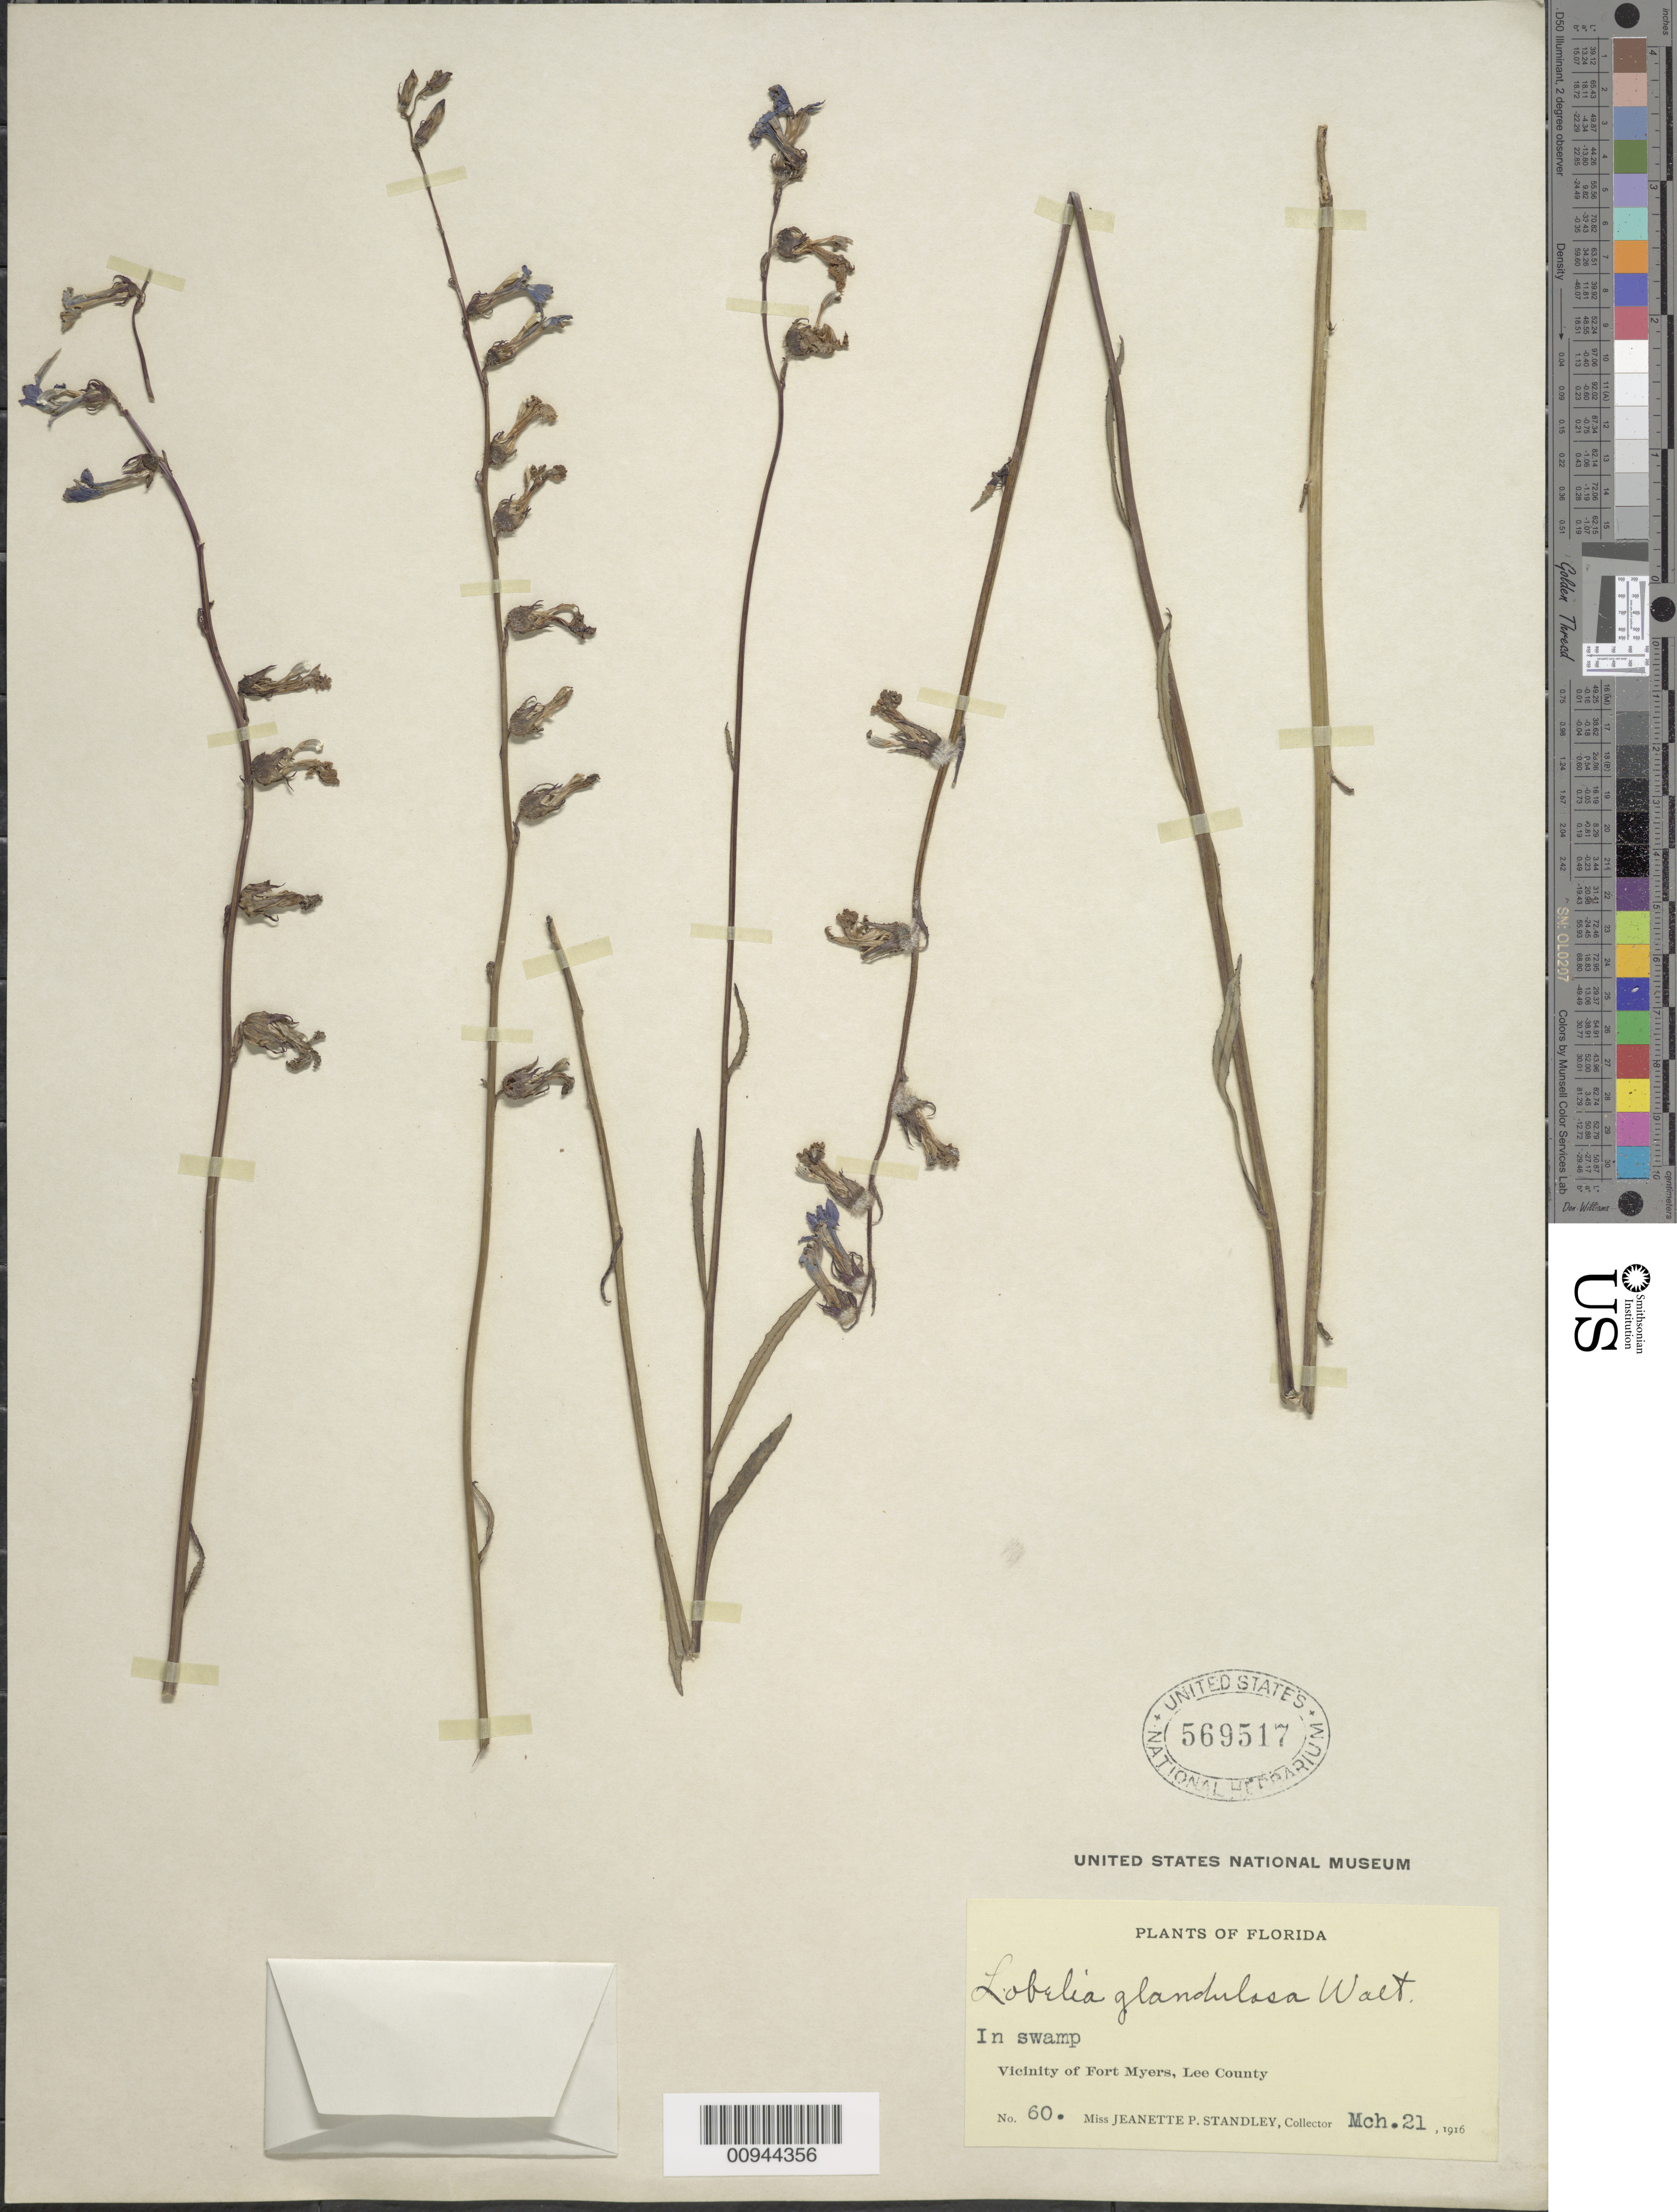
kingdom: Plantae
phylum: Tracheophyta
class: Magnoliopsida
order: Asterales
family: Campanulaceae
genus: Lobelia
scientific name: Lobelia glandulosa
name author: Walter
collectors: J. P. Standley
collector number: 60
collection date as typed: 21 Mar 1916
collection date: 1916-03-21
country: United States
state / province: Florida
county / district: Lee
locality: Fort myers, near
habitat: in swamp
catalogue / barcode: US 569517